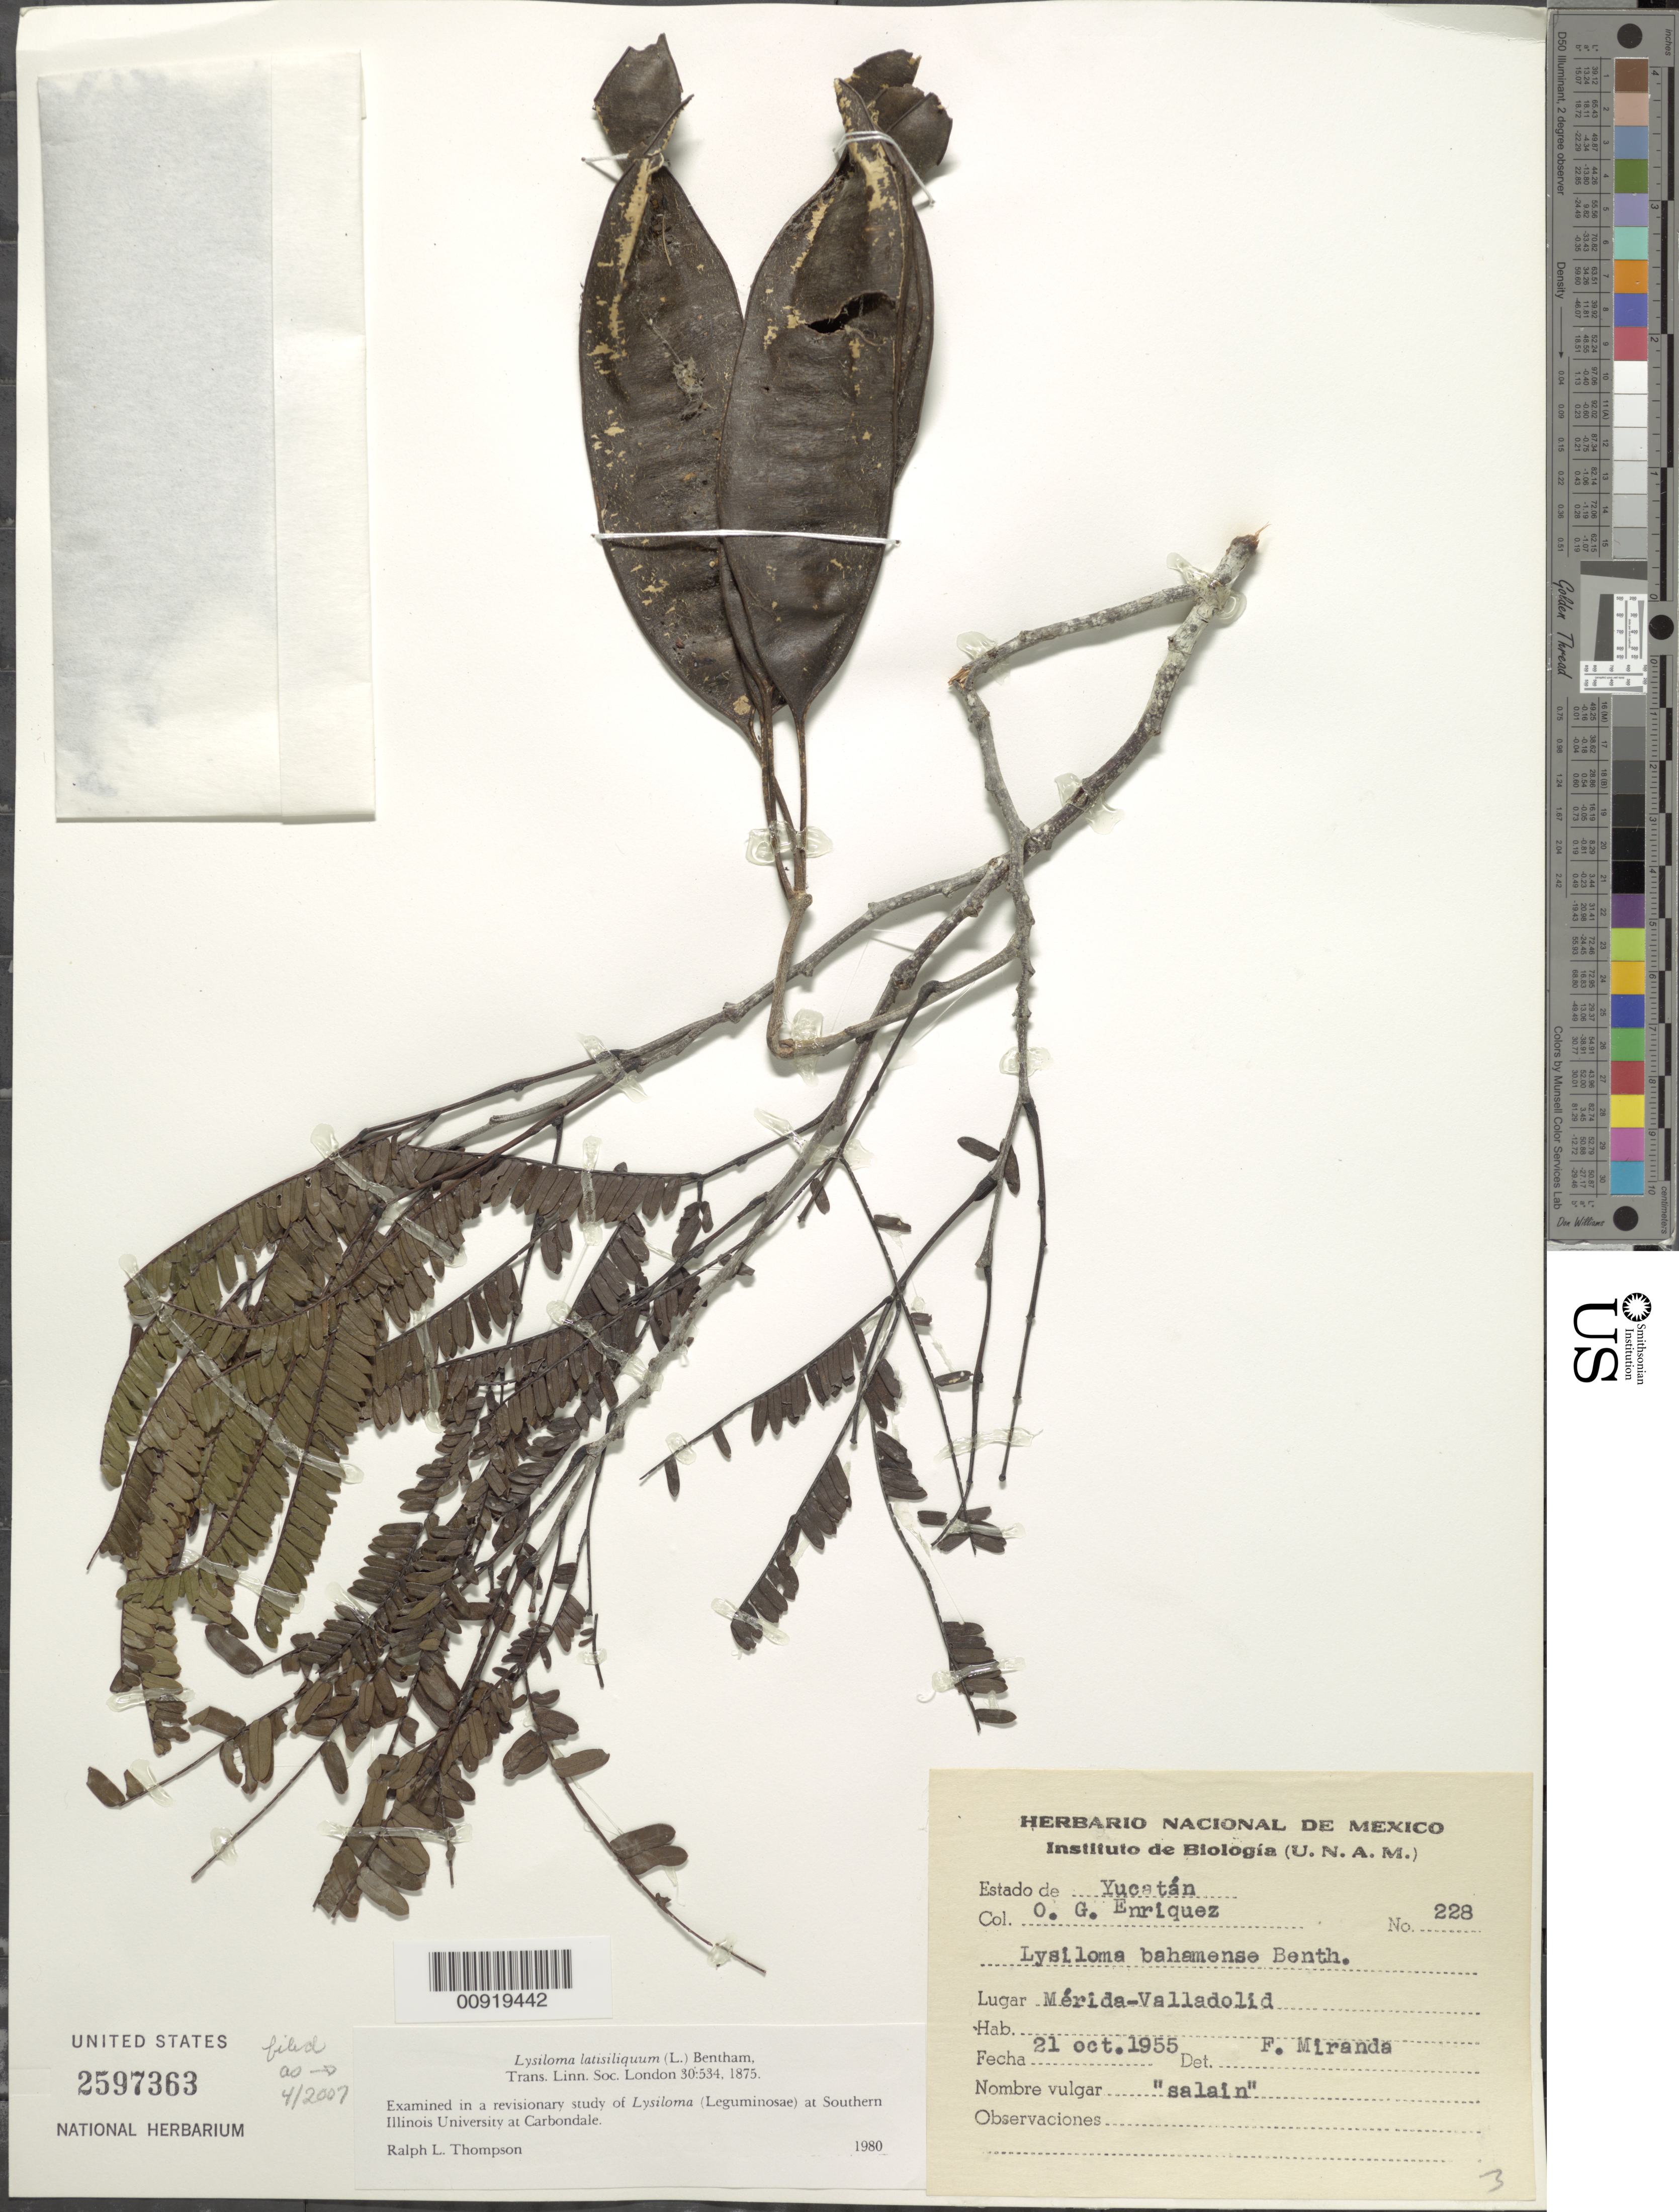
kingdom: Plantae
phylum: Tracheophyta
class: Magnoliopsida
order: Fabales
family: Fabaceae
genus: Lysiloma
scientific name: Lysiloma latisiliquum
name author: (L.) Benth.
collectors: O. Enriquez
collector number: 228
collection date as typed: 21 Oct 1955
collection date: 1955-10-21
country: Mexico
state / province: Yucatán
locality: Mérida-Valladolid, Yucatán.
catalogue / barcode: US 2597363